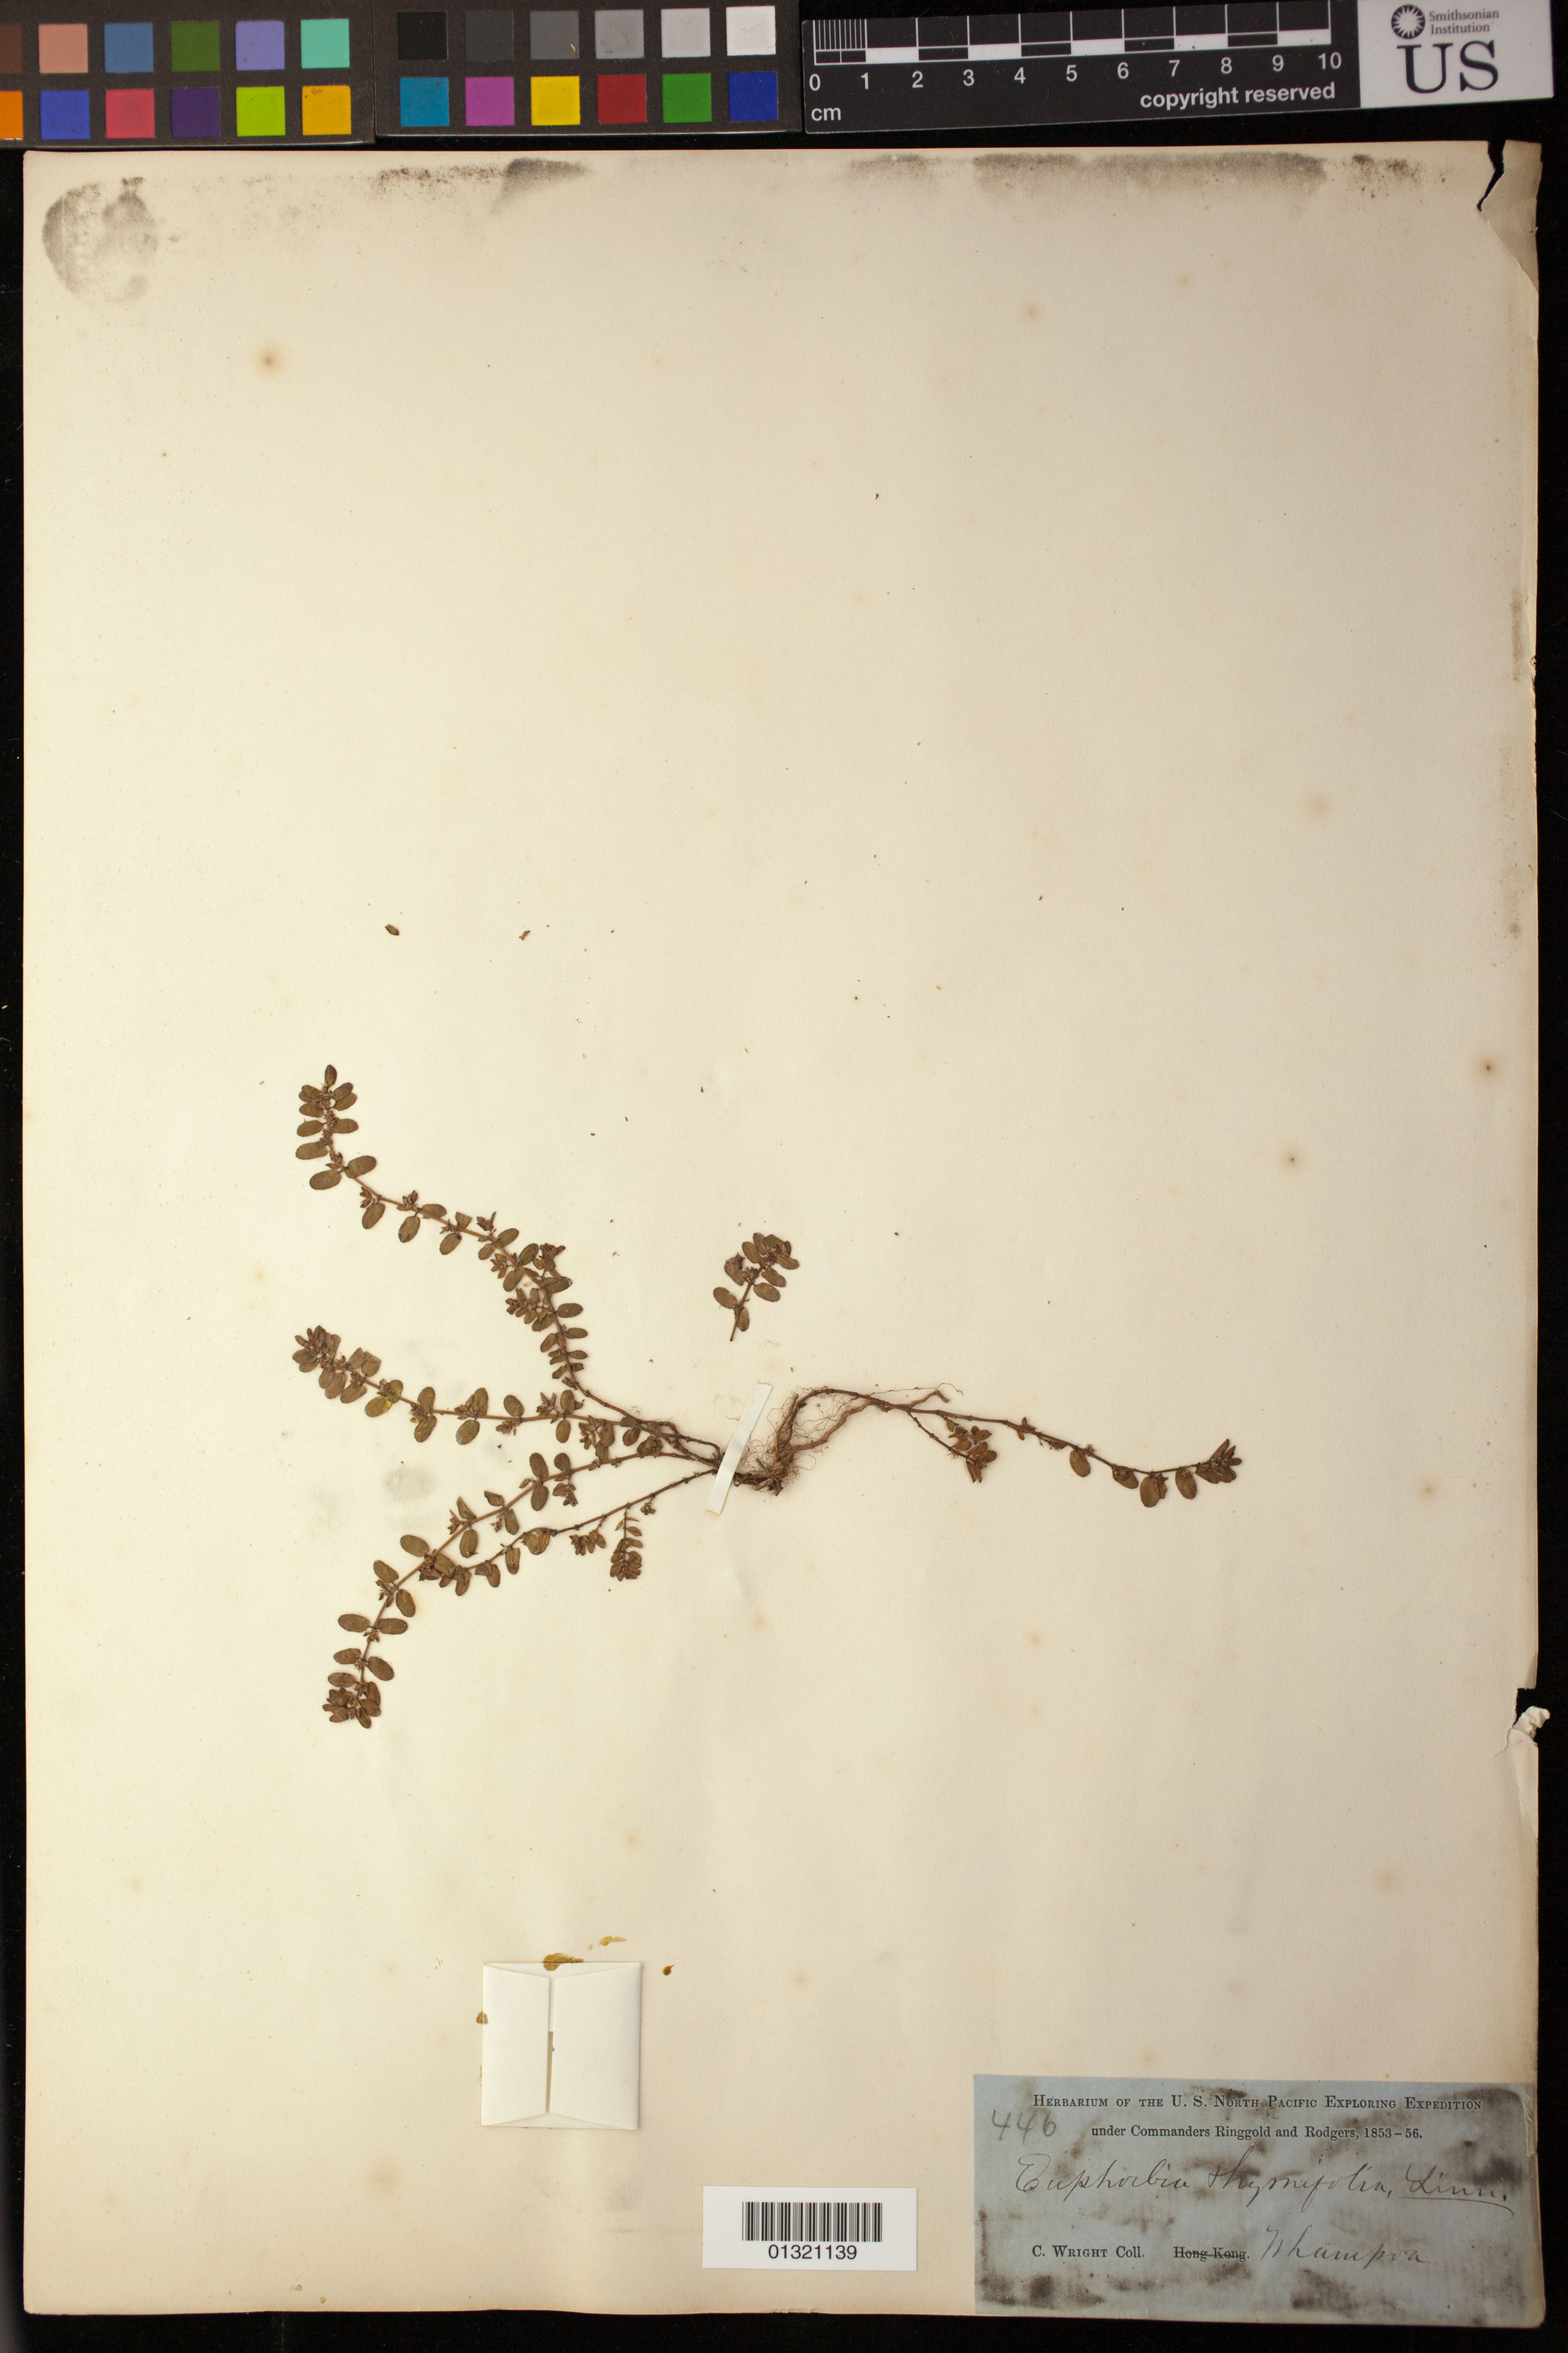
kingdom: Plantae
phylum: Tracheophyta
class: Magnoliopsida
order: Malpighiales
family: Euphorbiaceae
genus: Euphorbia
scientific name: Euphorbia thymifolia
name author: L.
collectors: C. Wright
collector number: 446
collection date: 1853/1856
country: Singapore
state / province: North East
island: Singapore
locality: Whampoa [Novena planning area]